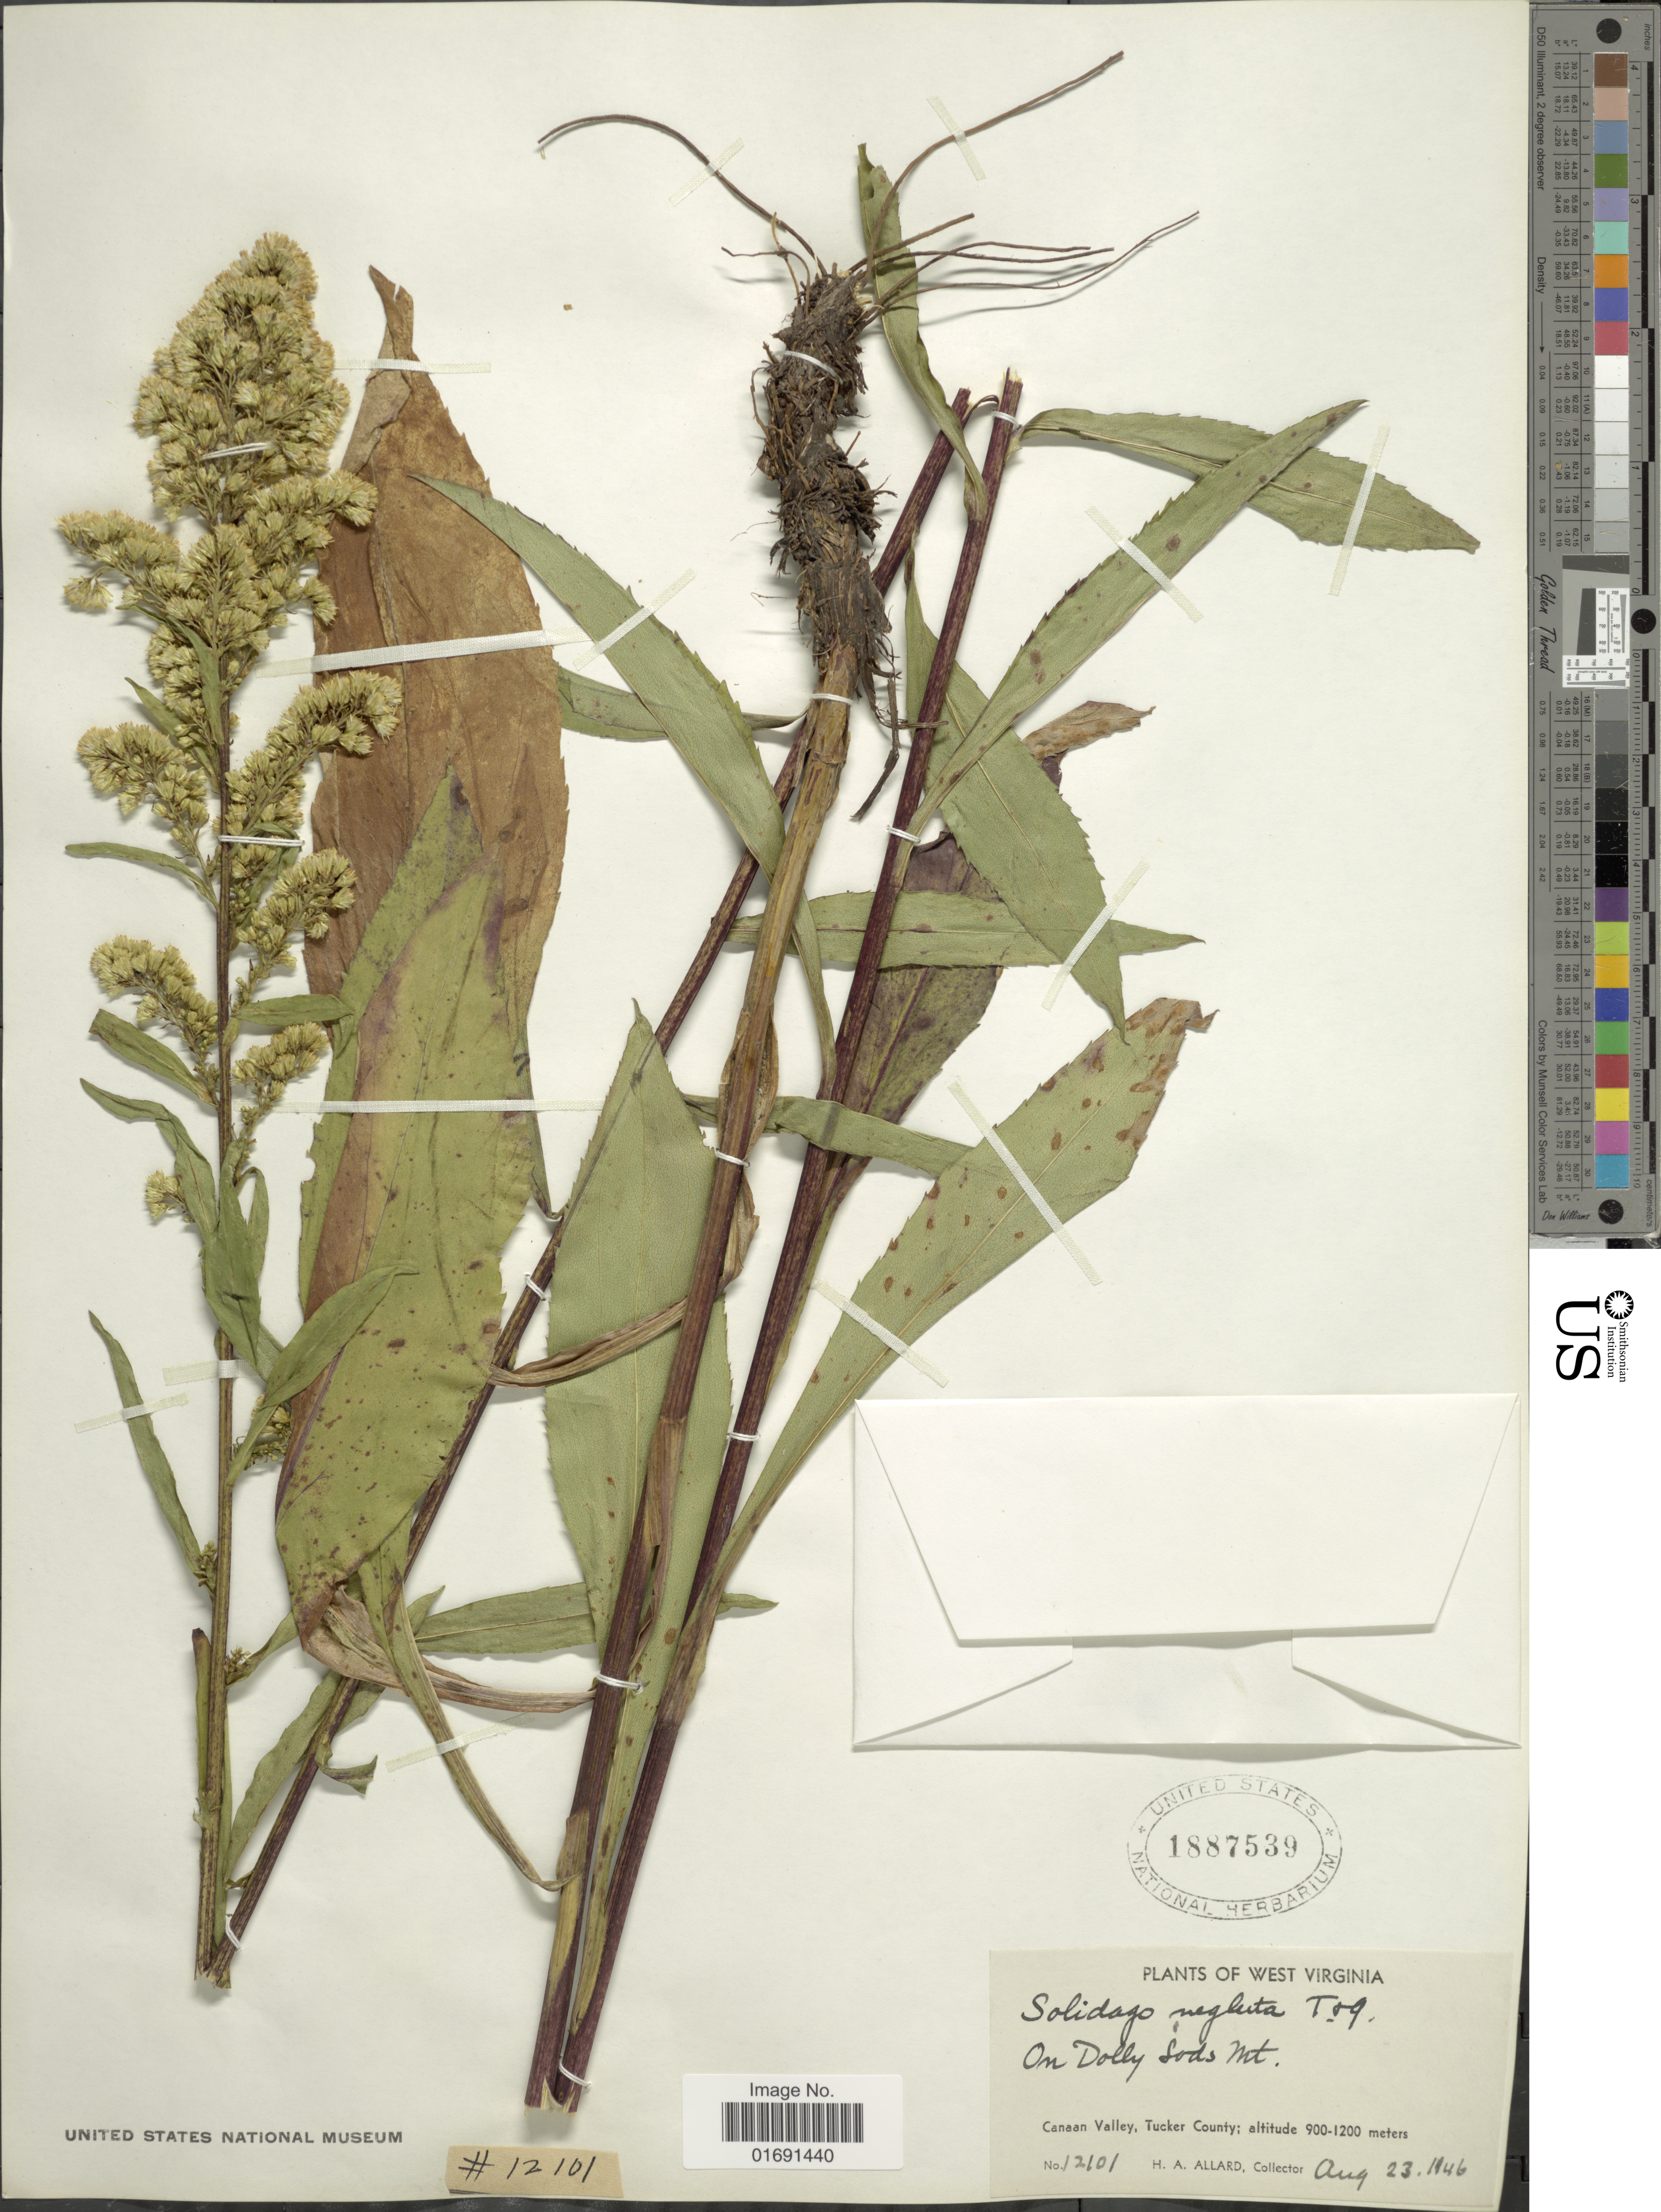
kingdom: Plantae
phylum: Tracheophyta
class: Magnoliopsida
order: Asterales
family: Asteraceae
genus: Solidago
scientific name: Solidago uniligulata var. neglecta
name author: Fernald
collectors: H. A. Allard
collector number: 12101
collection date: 1946-08-23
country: United States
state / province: West Virginia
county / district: Tucker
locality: On Dolly Sods Mt., Canaan Valley, Tucker County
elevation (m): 900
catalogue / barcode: US 1887539